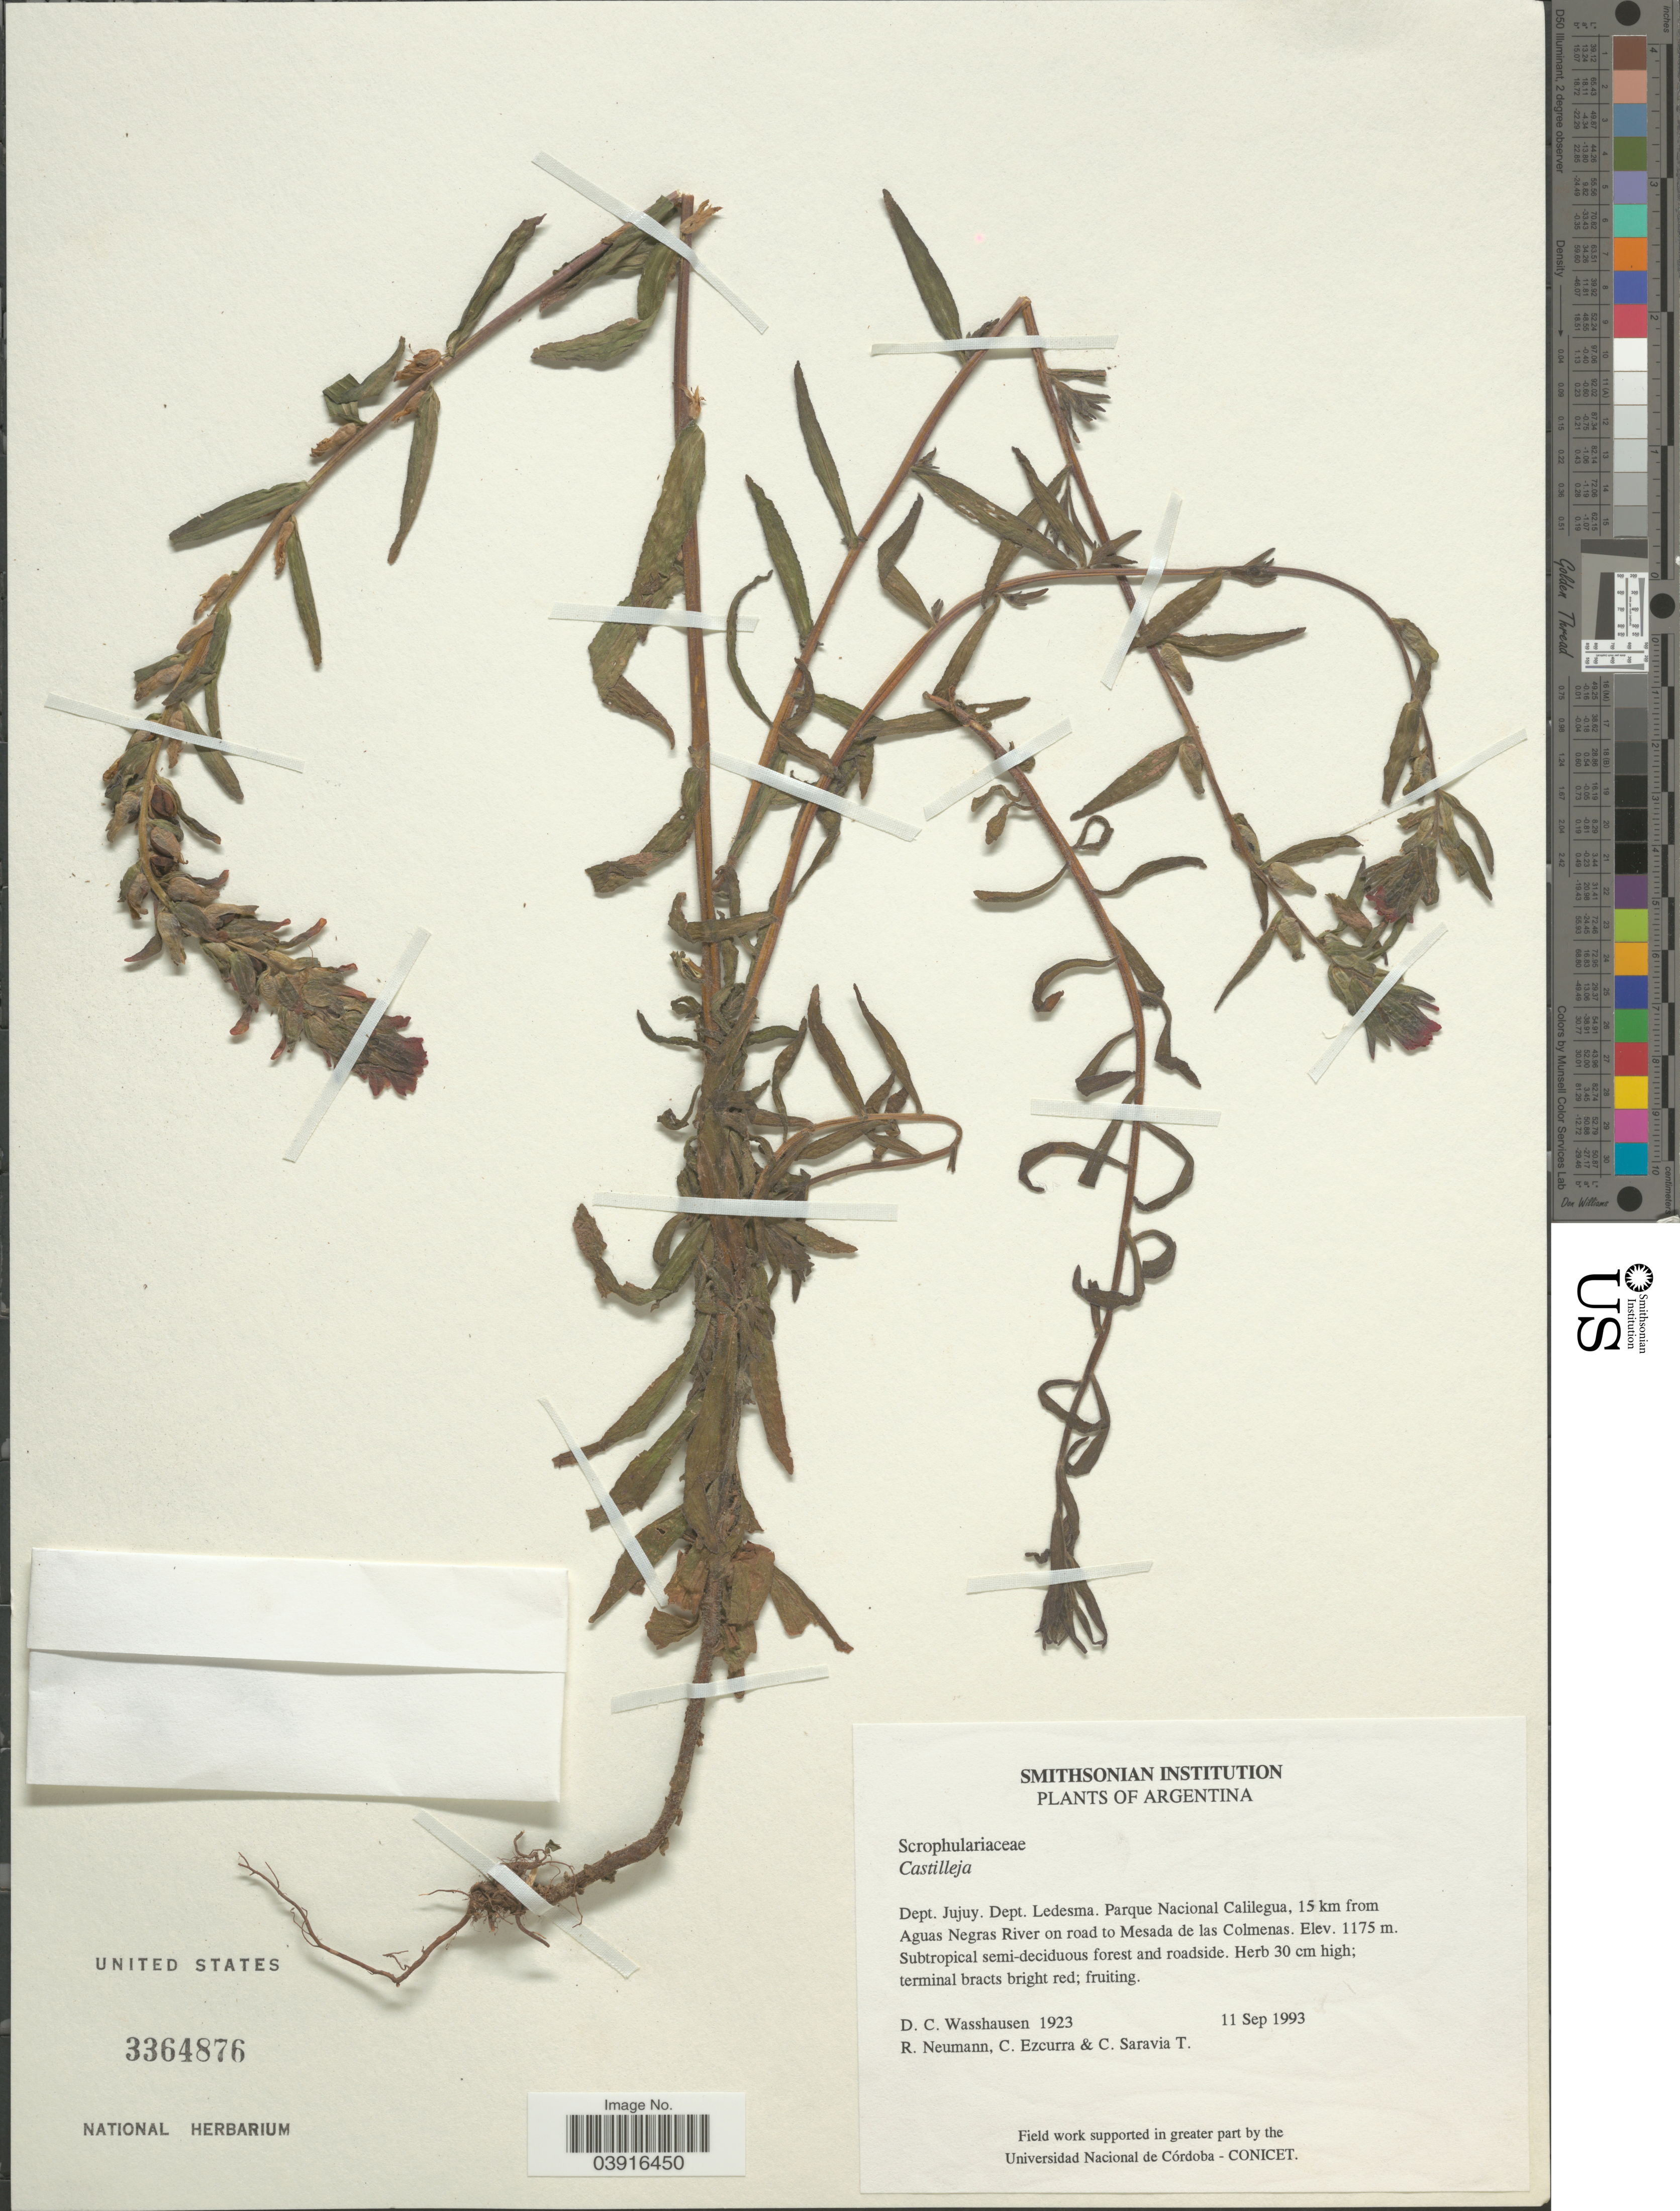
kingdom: Plantae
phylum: Tracheophyta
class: Magnoliopsida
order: Lamiales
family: Orobanchaceae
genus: Castilleja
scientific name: Castilleja sp.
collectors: D. C. Wasshausen, R. Neumann, C. Ezcurra & C. Saravia T.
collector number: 1923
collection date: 1993-09-11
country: Argentina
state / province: Jujuy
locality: Dept. Jujuy. Dept. Ledesma. Parque Nacional Calilegua, 15 km from Aguas Negras River on road to Mesada de las Colmenas.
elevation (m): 1175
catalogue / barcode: US 3364876